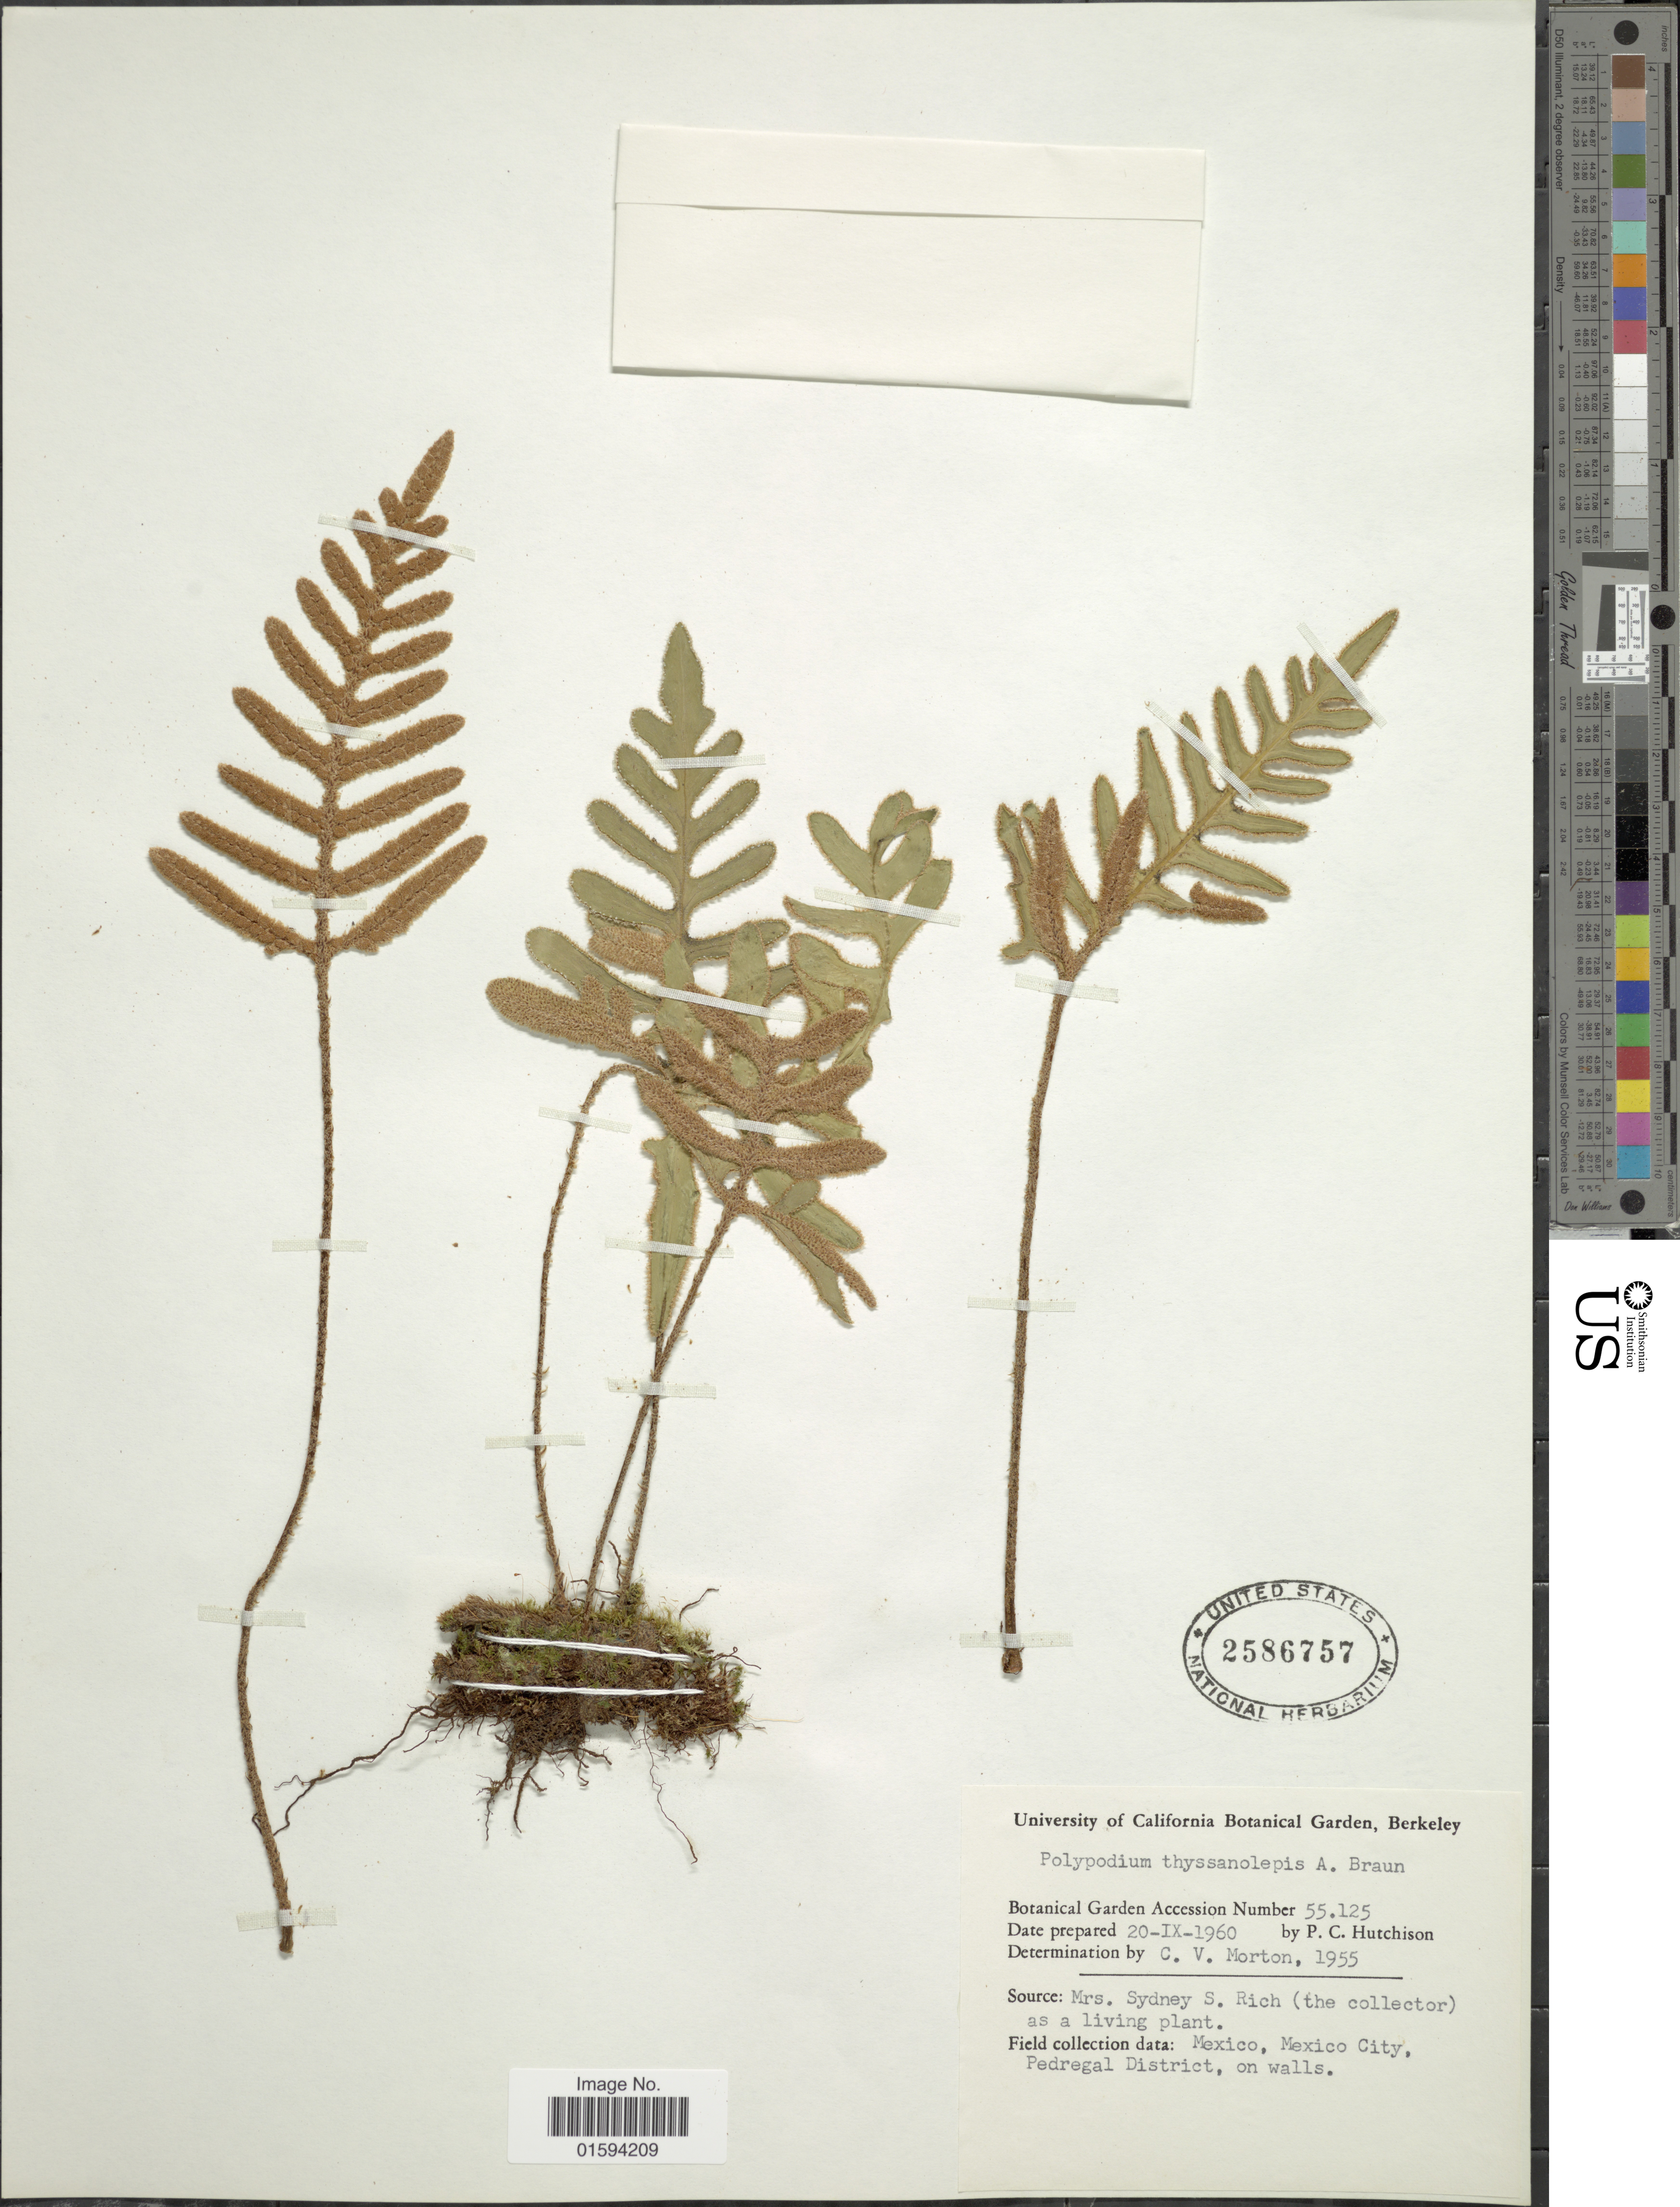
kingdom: Plantae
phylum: Tracheophyta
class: Polypodiopsida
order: Polypodiales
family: Polypodiaceae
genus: Polypodium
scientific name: Polypodium thysanolepis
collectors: P. C. Hutchison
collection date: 1960-09-20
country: United States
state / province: California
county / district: Alameda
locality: University of California Botanical Garden, Berkeleym Botanical Garden Accession Number 55.125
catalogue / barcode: US 2586757